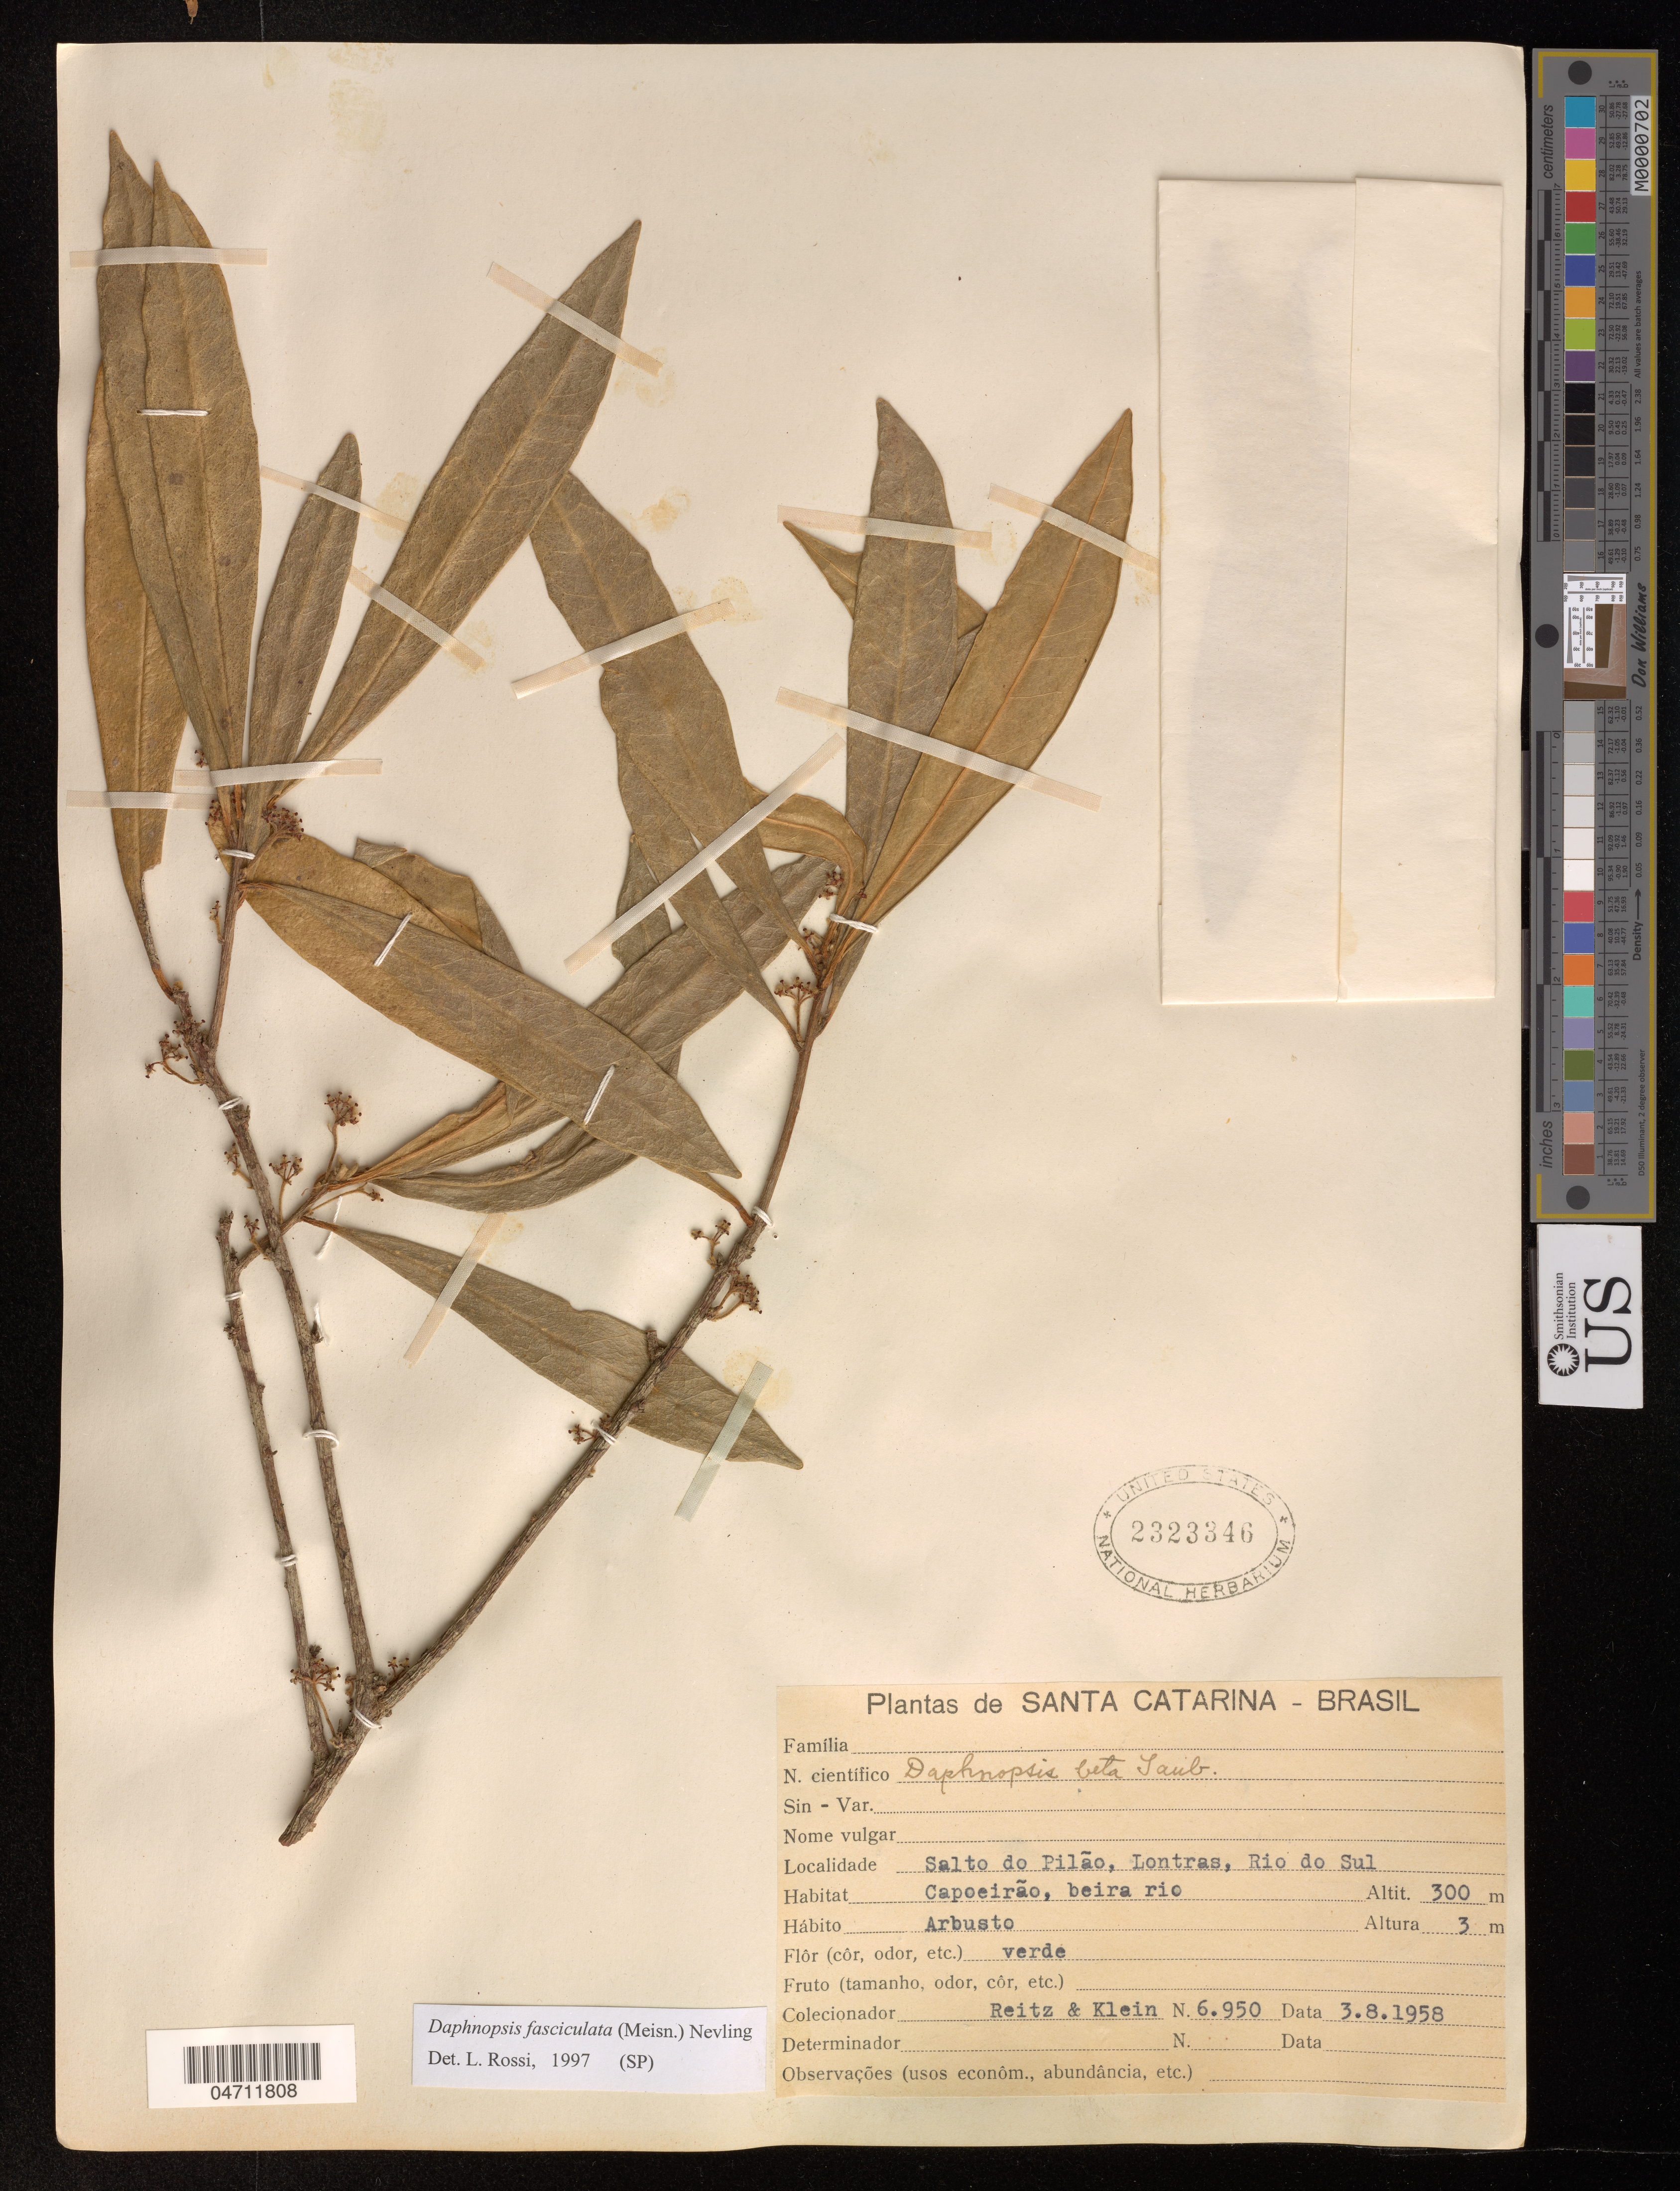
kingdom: Plantae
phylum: Tracheophyta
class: Magnoliopsida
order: Malvales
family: Thymelaeaceae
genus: Daphnopsis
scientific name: Daphnopsis fasciculata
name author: (R. Meissn.) Nevl.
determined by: Rossi, L.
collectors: R. Reitz & R. M. Klein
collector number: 6950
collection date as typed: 03 Aug 1958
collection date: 1958-08-03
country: Brazil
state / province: Santa Catarina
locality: Salto do pilao, Lontras, Rio do Sul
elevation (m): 300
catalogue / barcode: US 2323346